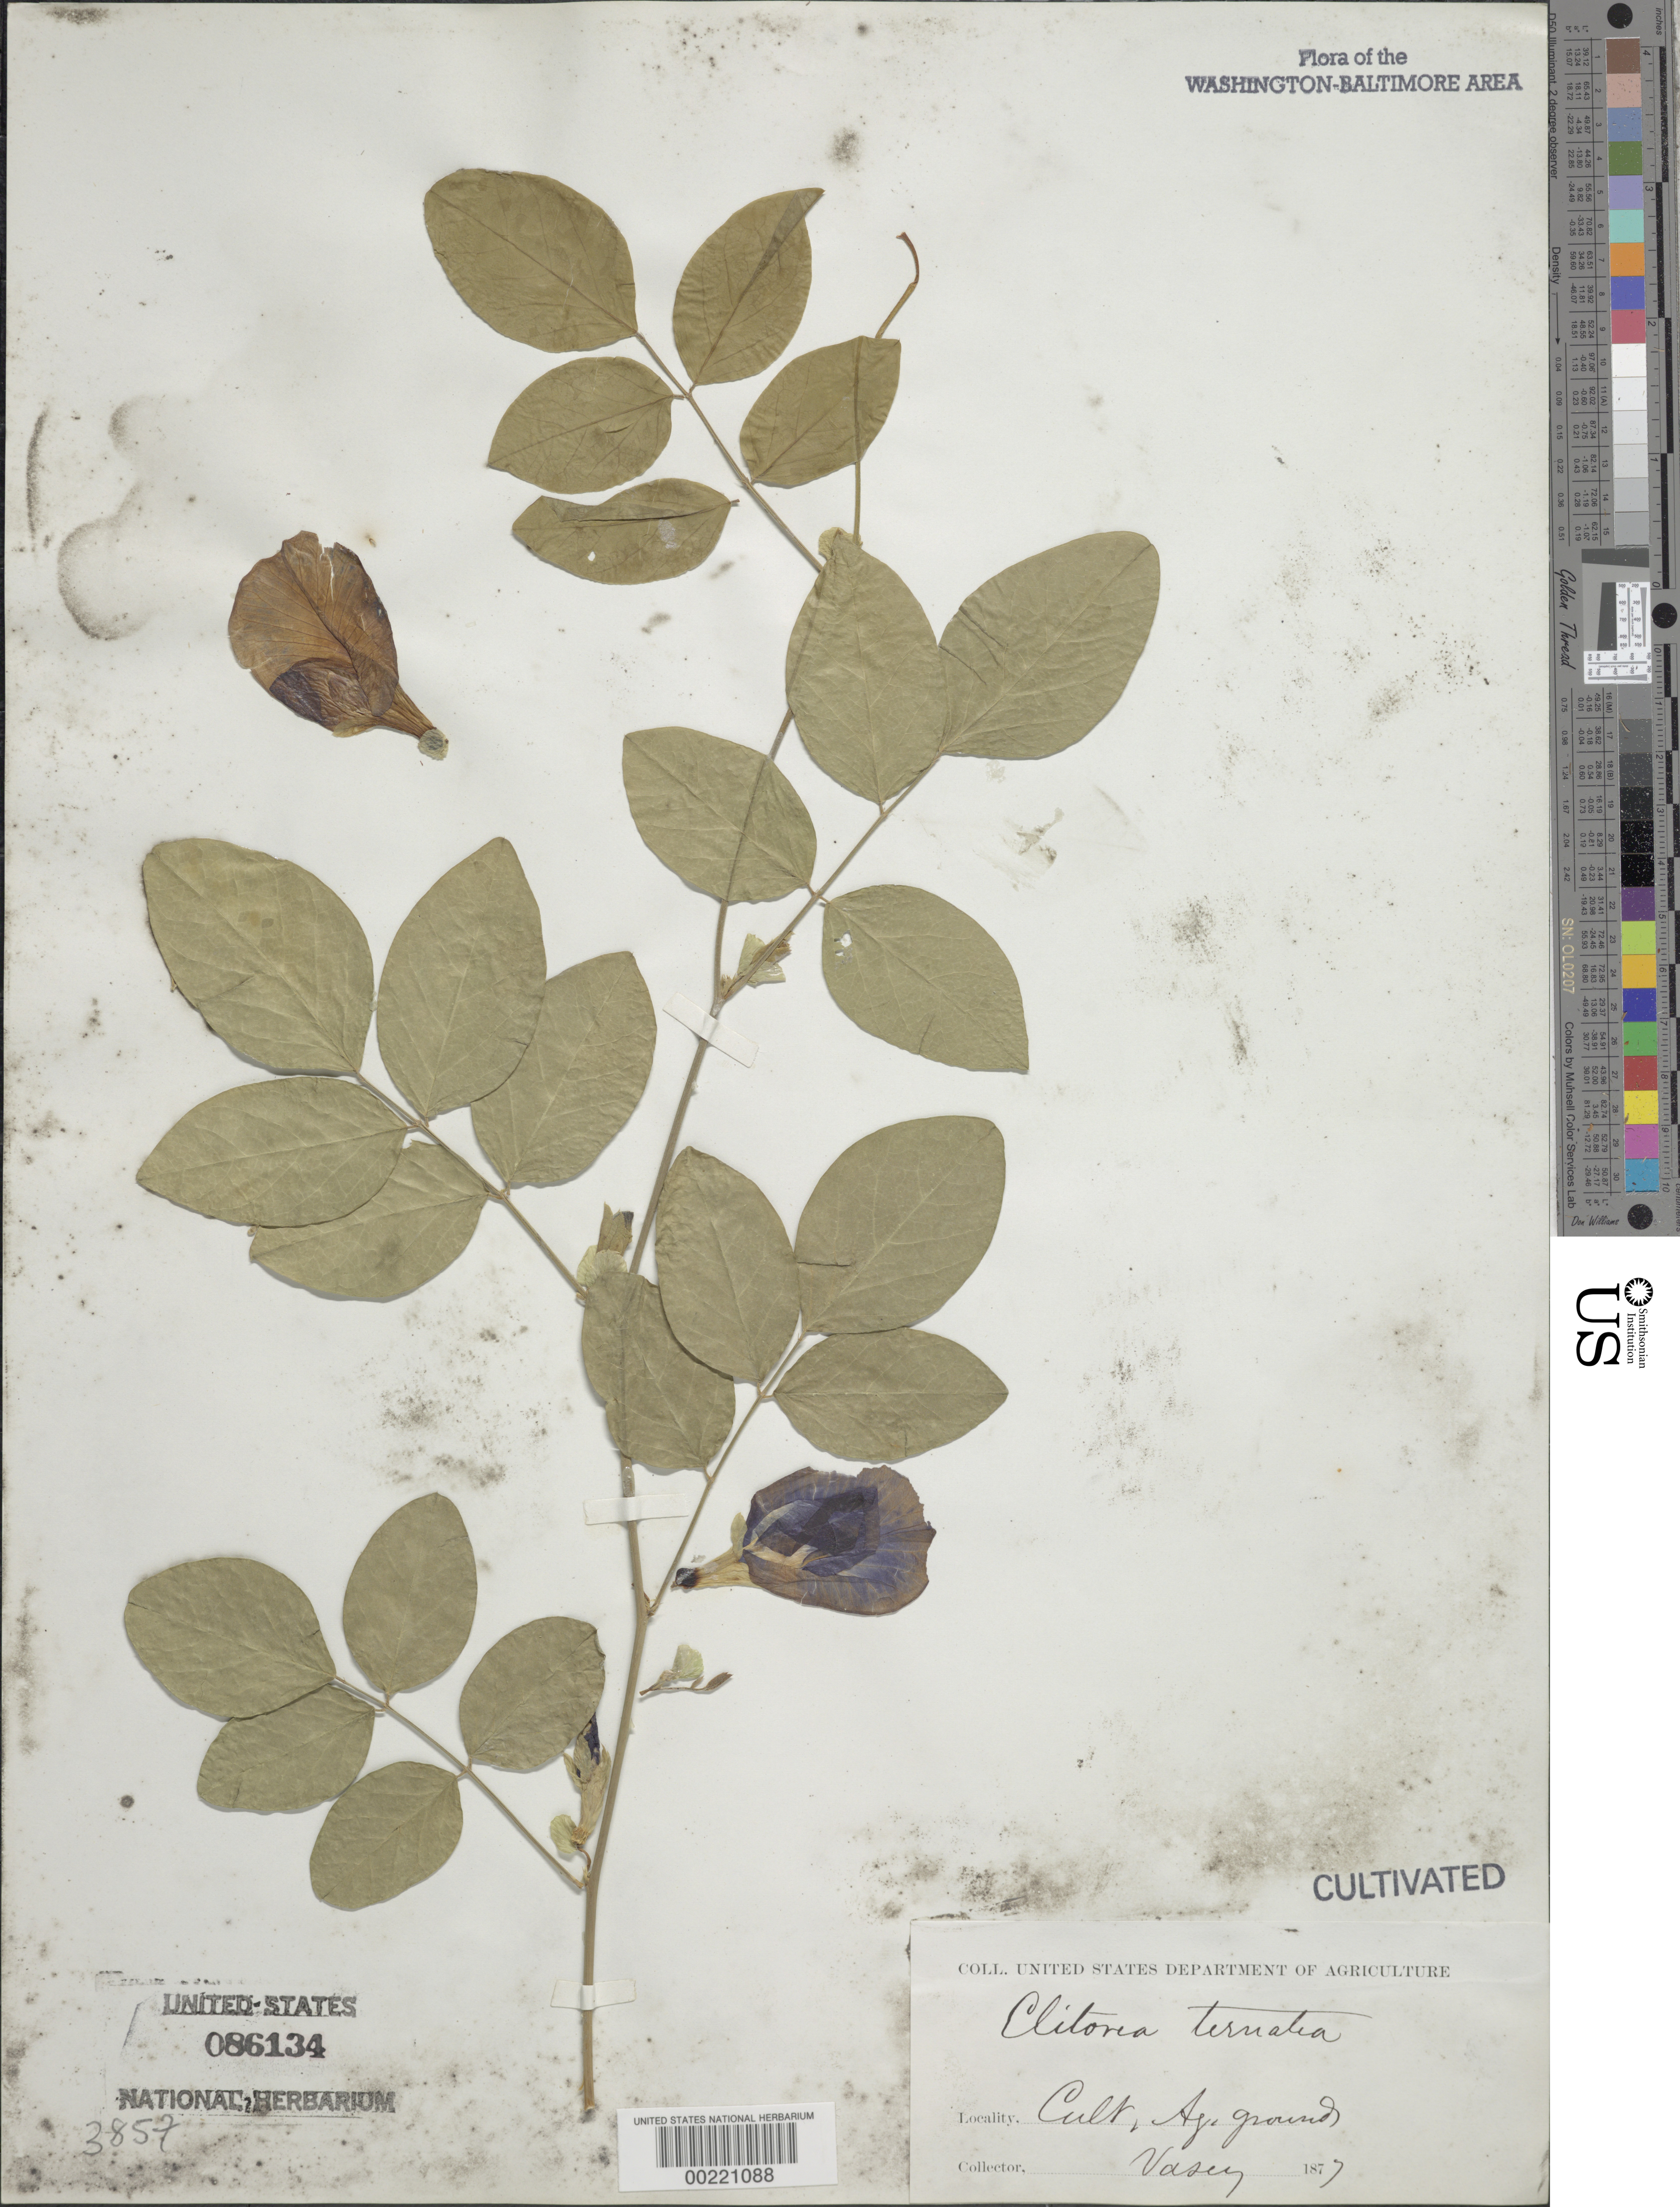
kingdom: Plantae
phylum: Tracheophyta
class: Magnoliopsida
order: Fabales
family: Fabaceae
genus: Clitoria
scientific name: Clitoria ternatea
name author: L.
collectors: G. R. Vasey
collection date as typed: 1877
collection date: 1877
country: United States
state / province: District of Columbia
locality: Department of Agriculture grounds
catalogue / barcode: US 86134